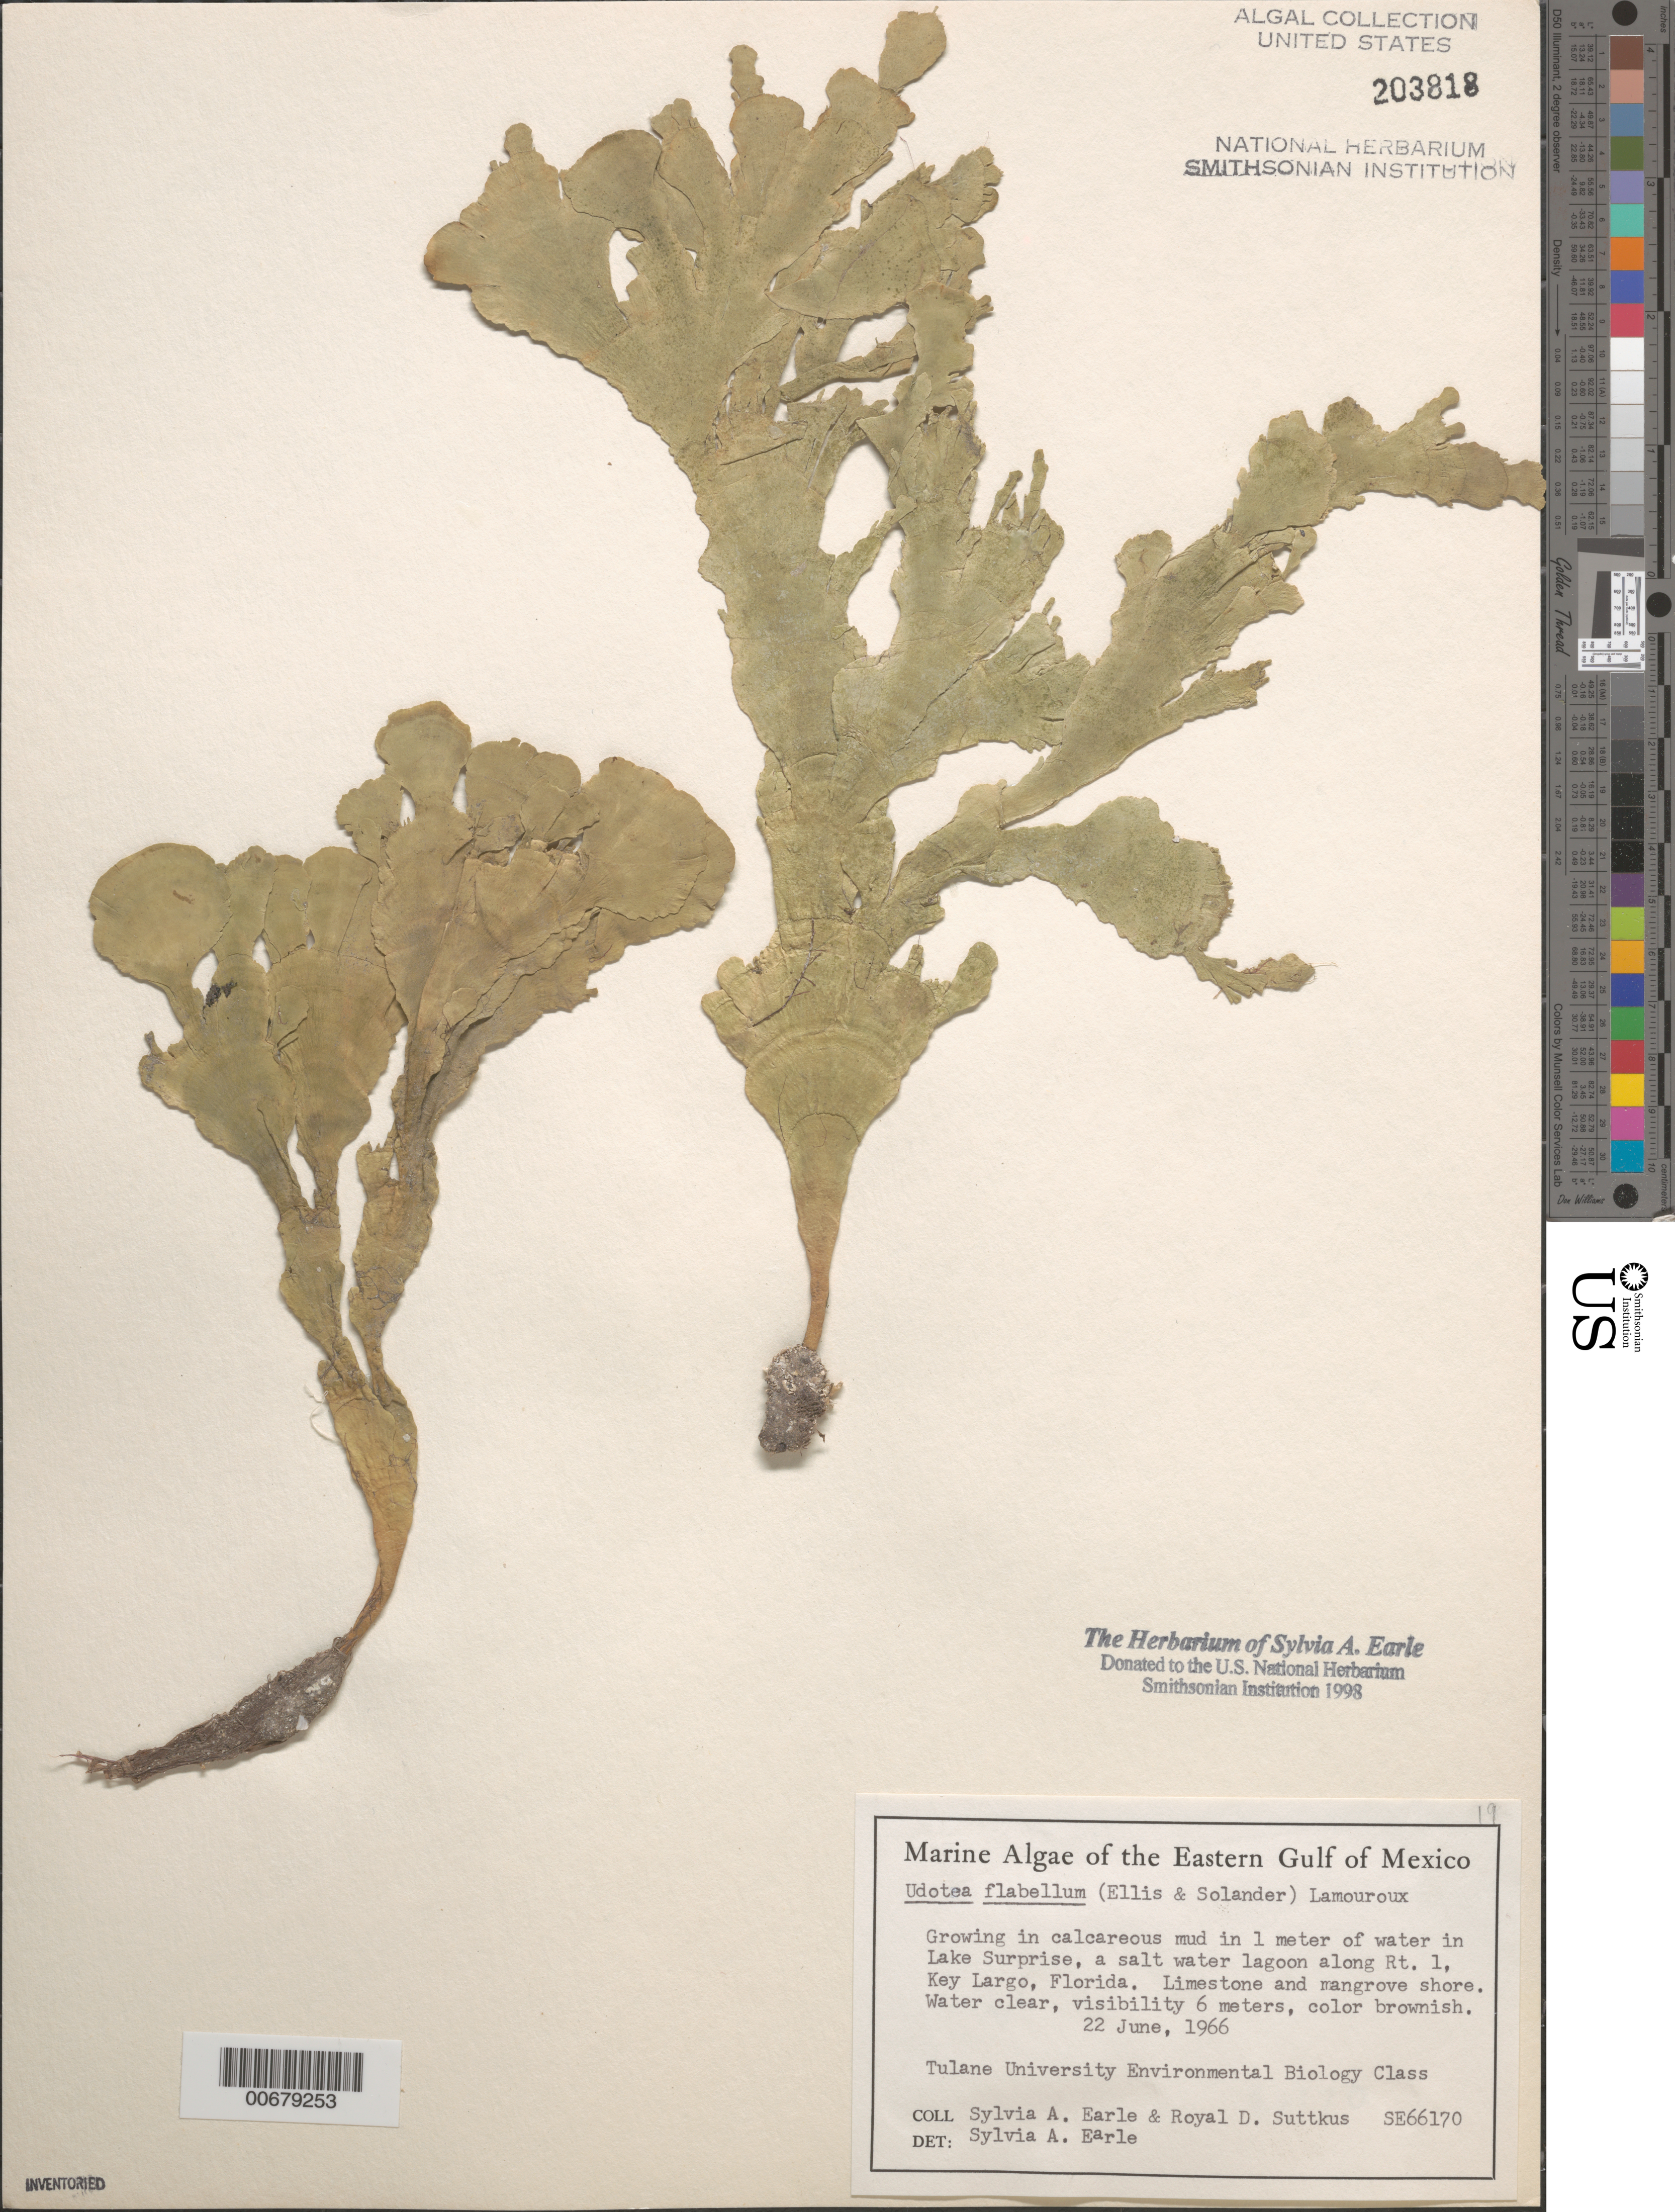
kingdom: Plantae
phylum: Chlorophyta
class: Ulvophyceae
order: Bryopsidales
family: Udoteaceae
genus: Udotea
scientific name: Udotea flabellum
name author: (J. Ellis & Sol.) M. Howe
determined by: Earle, S. A.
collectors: S. A. Earle, R. Suttkus & Tulane Univ. Env. Biol. Class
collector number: SE 66170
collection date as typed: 22 Jun 1966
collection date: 1966-06-22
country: United States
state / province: Florida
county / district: Monroe County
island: Key Largo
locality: Lake Surprise, US Route 1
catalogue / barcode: US 203818